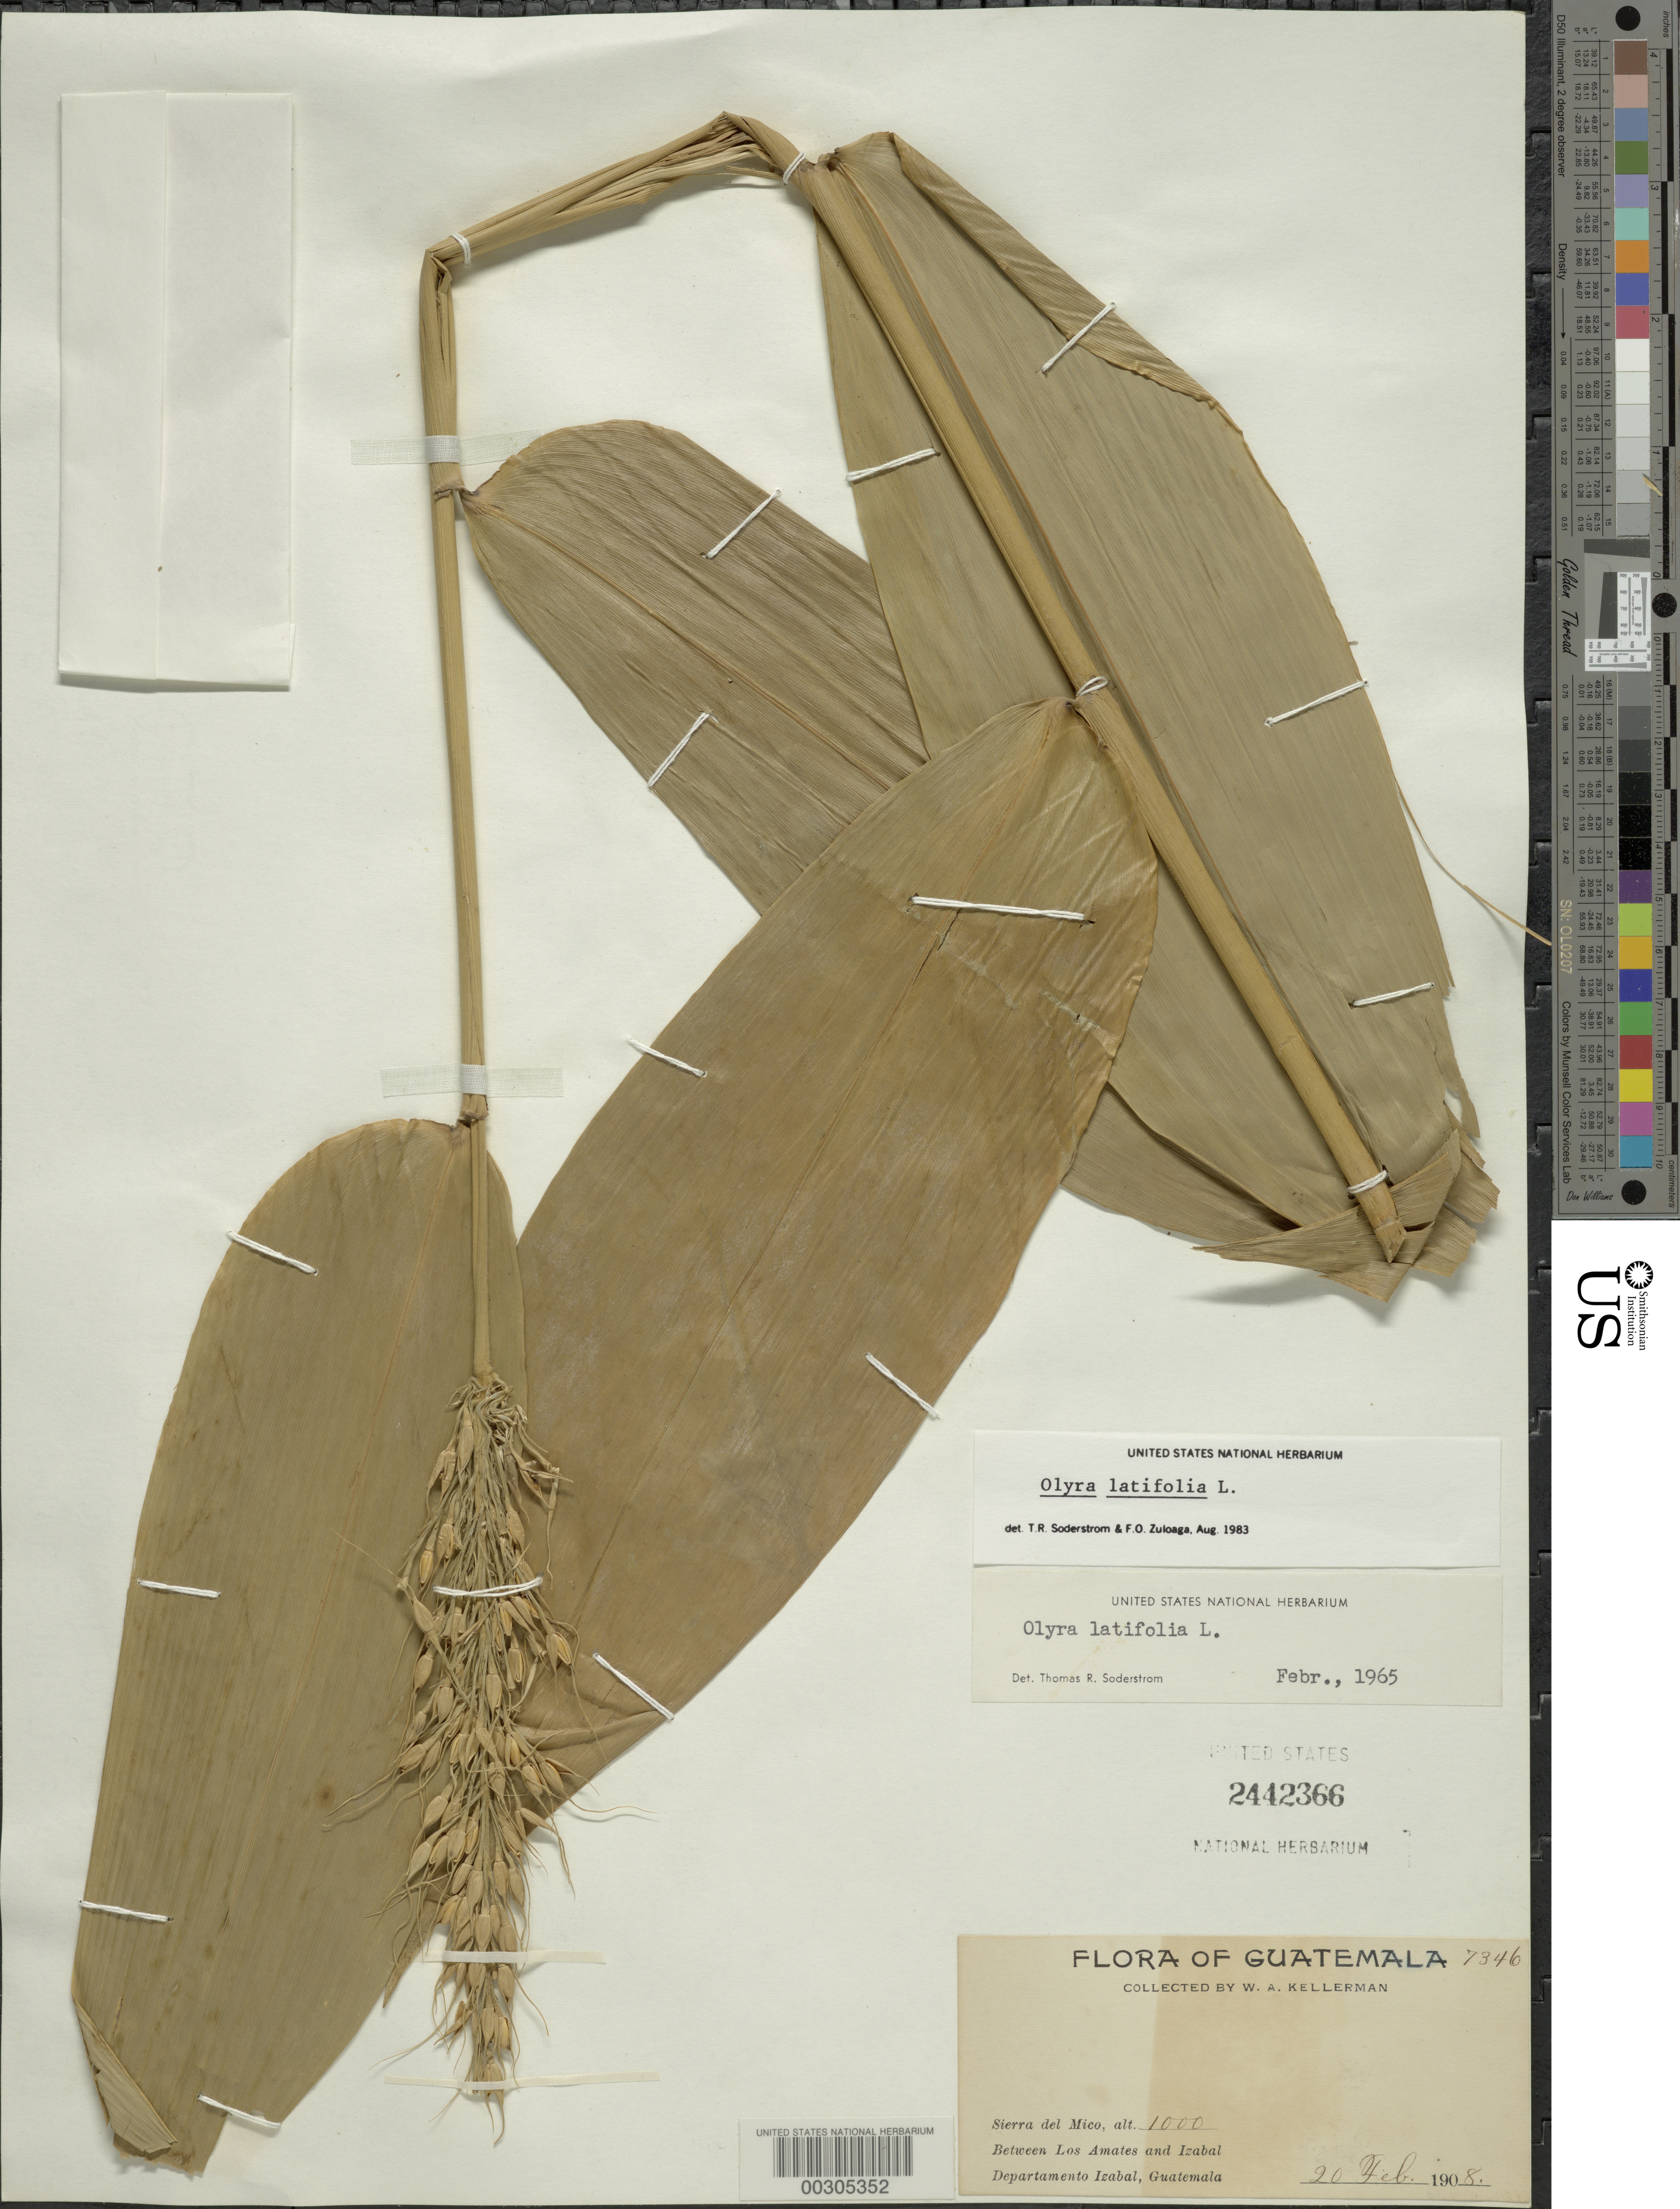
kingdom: Plantae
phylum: Tracheophyta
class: Liliopsida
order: Poales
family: Poaceae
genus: Olyra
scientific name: Olyra latifolia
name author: L.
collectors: W. A. Kellerman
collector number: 7346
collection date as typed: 20 Feb 1908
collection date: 1908-02-20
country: Guatemala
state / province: Izabal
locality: Los Amates, Sierra del Mico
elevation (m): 1000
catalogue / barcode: US 2442366